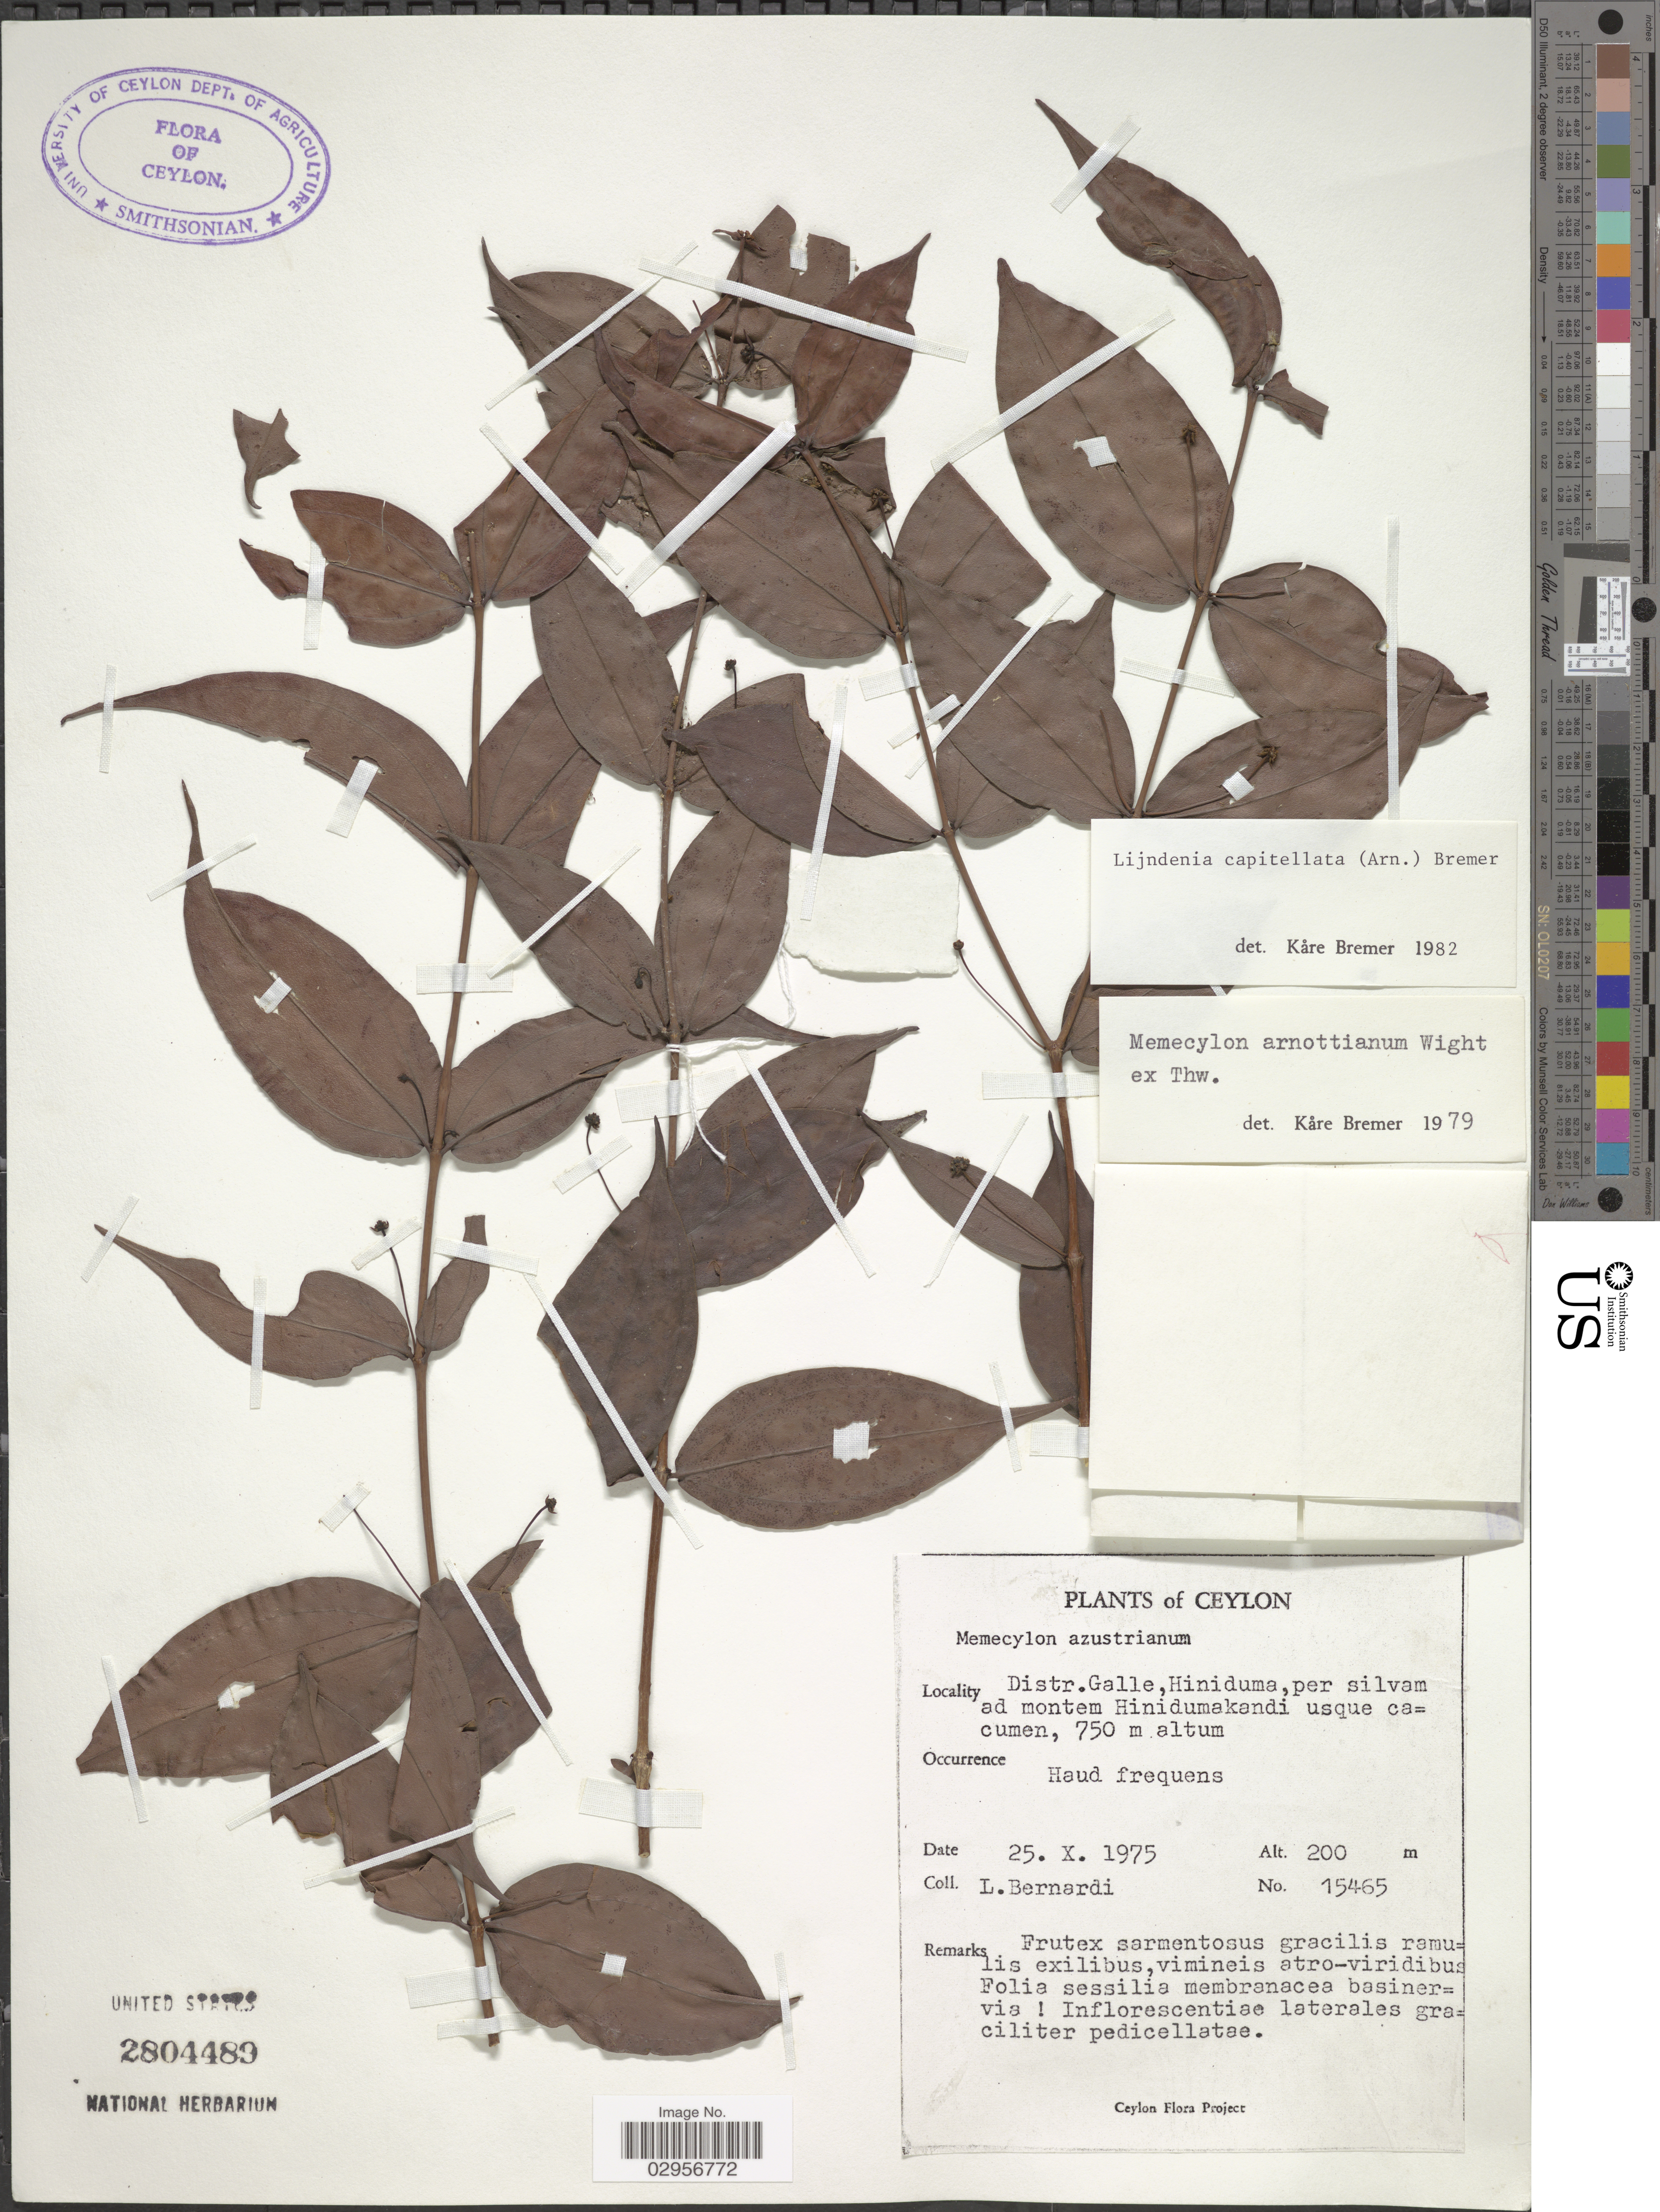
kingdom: Plantae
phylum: Tracheophyta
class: Magnoliopsida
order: Myrtales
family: Melastomataceae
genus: Lijndenia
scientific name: Lijndenia capitellata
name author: K. Bremer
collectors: L. Bernardi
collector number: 15465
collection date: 1975-10-25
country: Sri Lanka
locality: Ceylon, Distr. Galle, Hiniduma, per silvam ad montem Hinidumakandi usque cacumen.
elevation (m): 750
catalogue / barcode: US 2804489